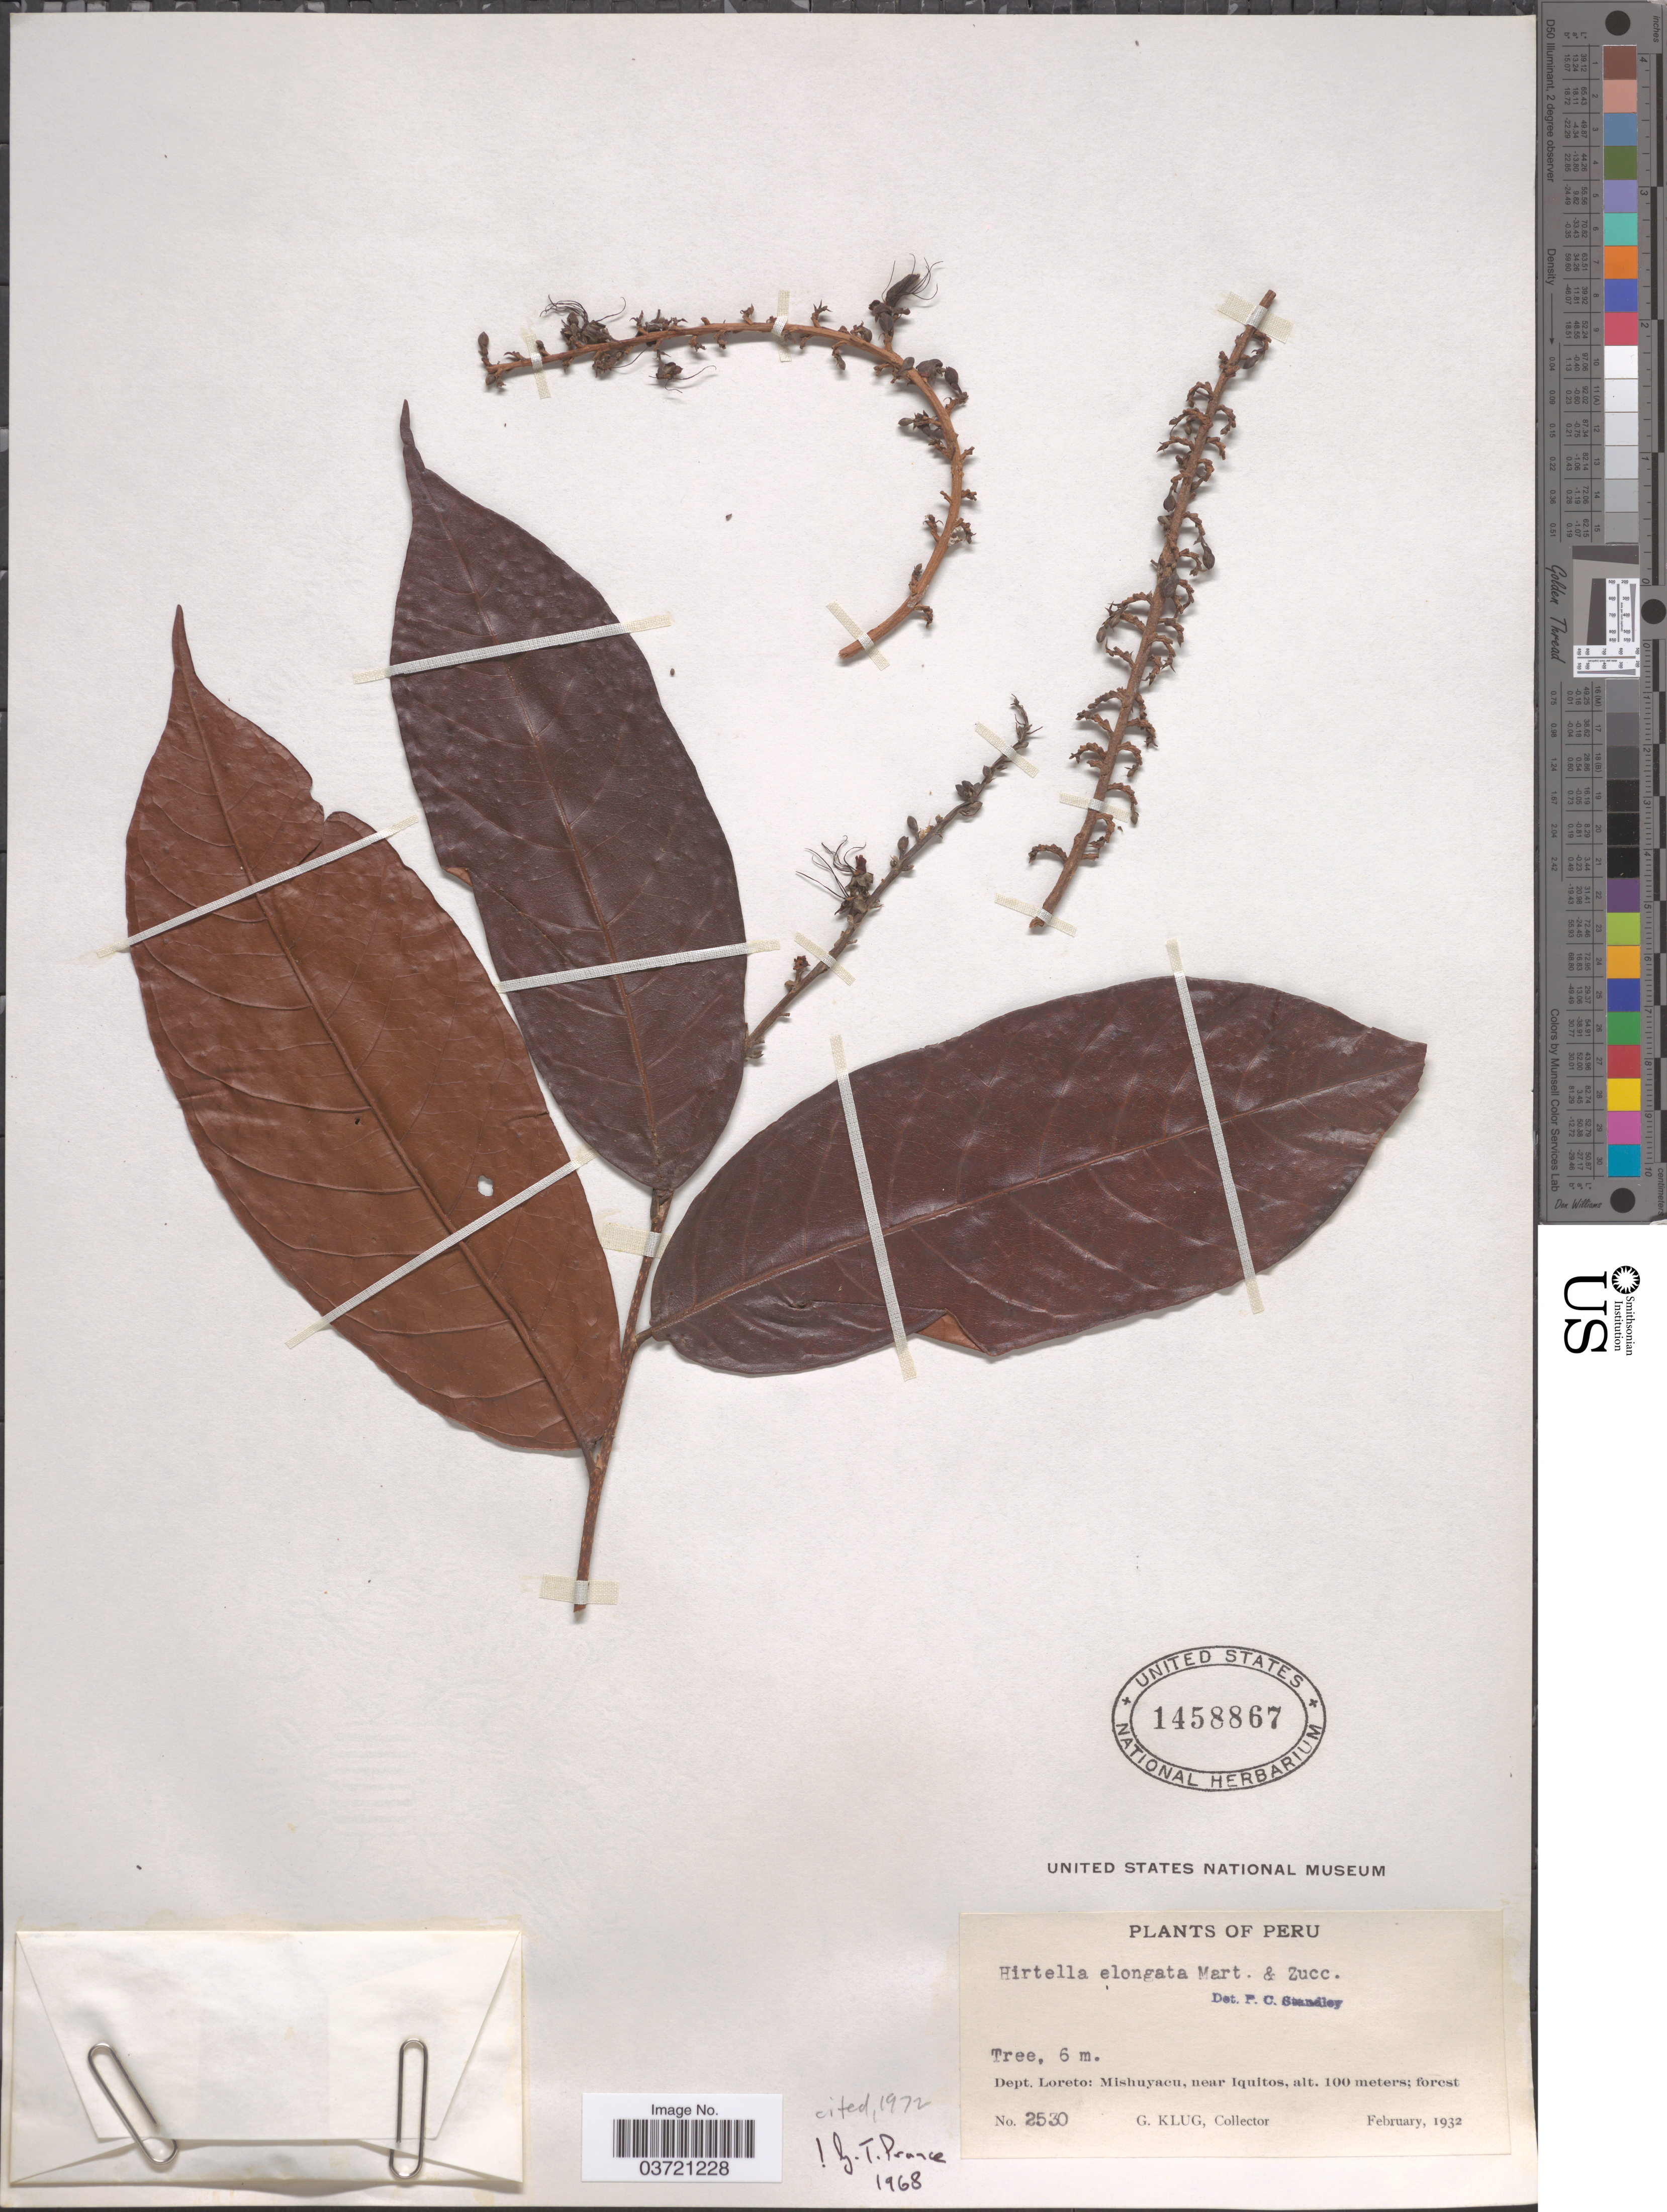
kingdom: Plantae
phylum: Tracheophyta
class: Magnoliopsida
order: Malpighiales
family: Chrysobalanaceae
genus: Hirtella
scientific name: Hirtella elongata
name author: Mart. & Zucc.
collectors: G. Klug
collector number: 2530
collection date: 1932-02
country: Peru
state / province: Loreto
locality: Dept. Loreto: Mishuyacu, near Iquitos.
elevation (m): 100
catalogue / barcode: US 1458867